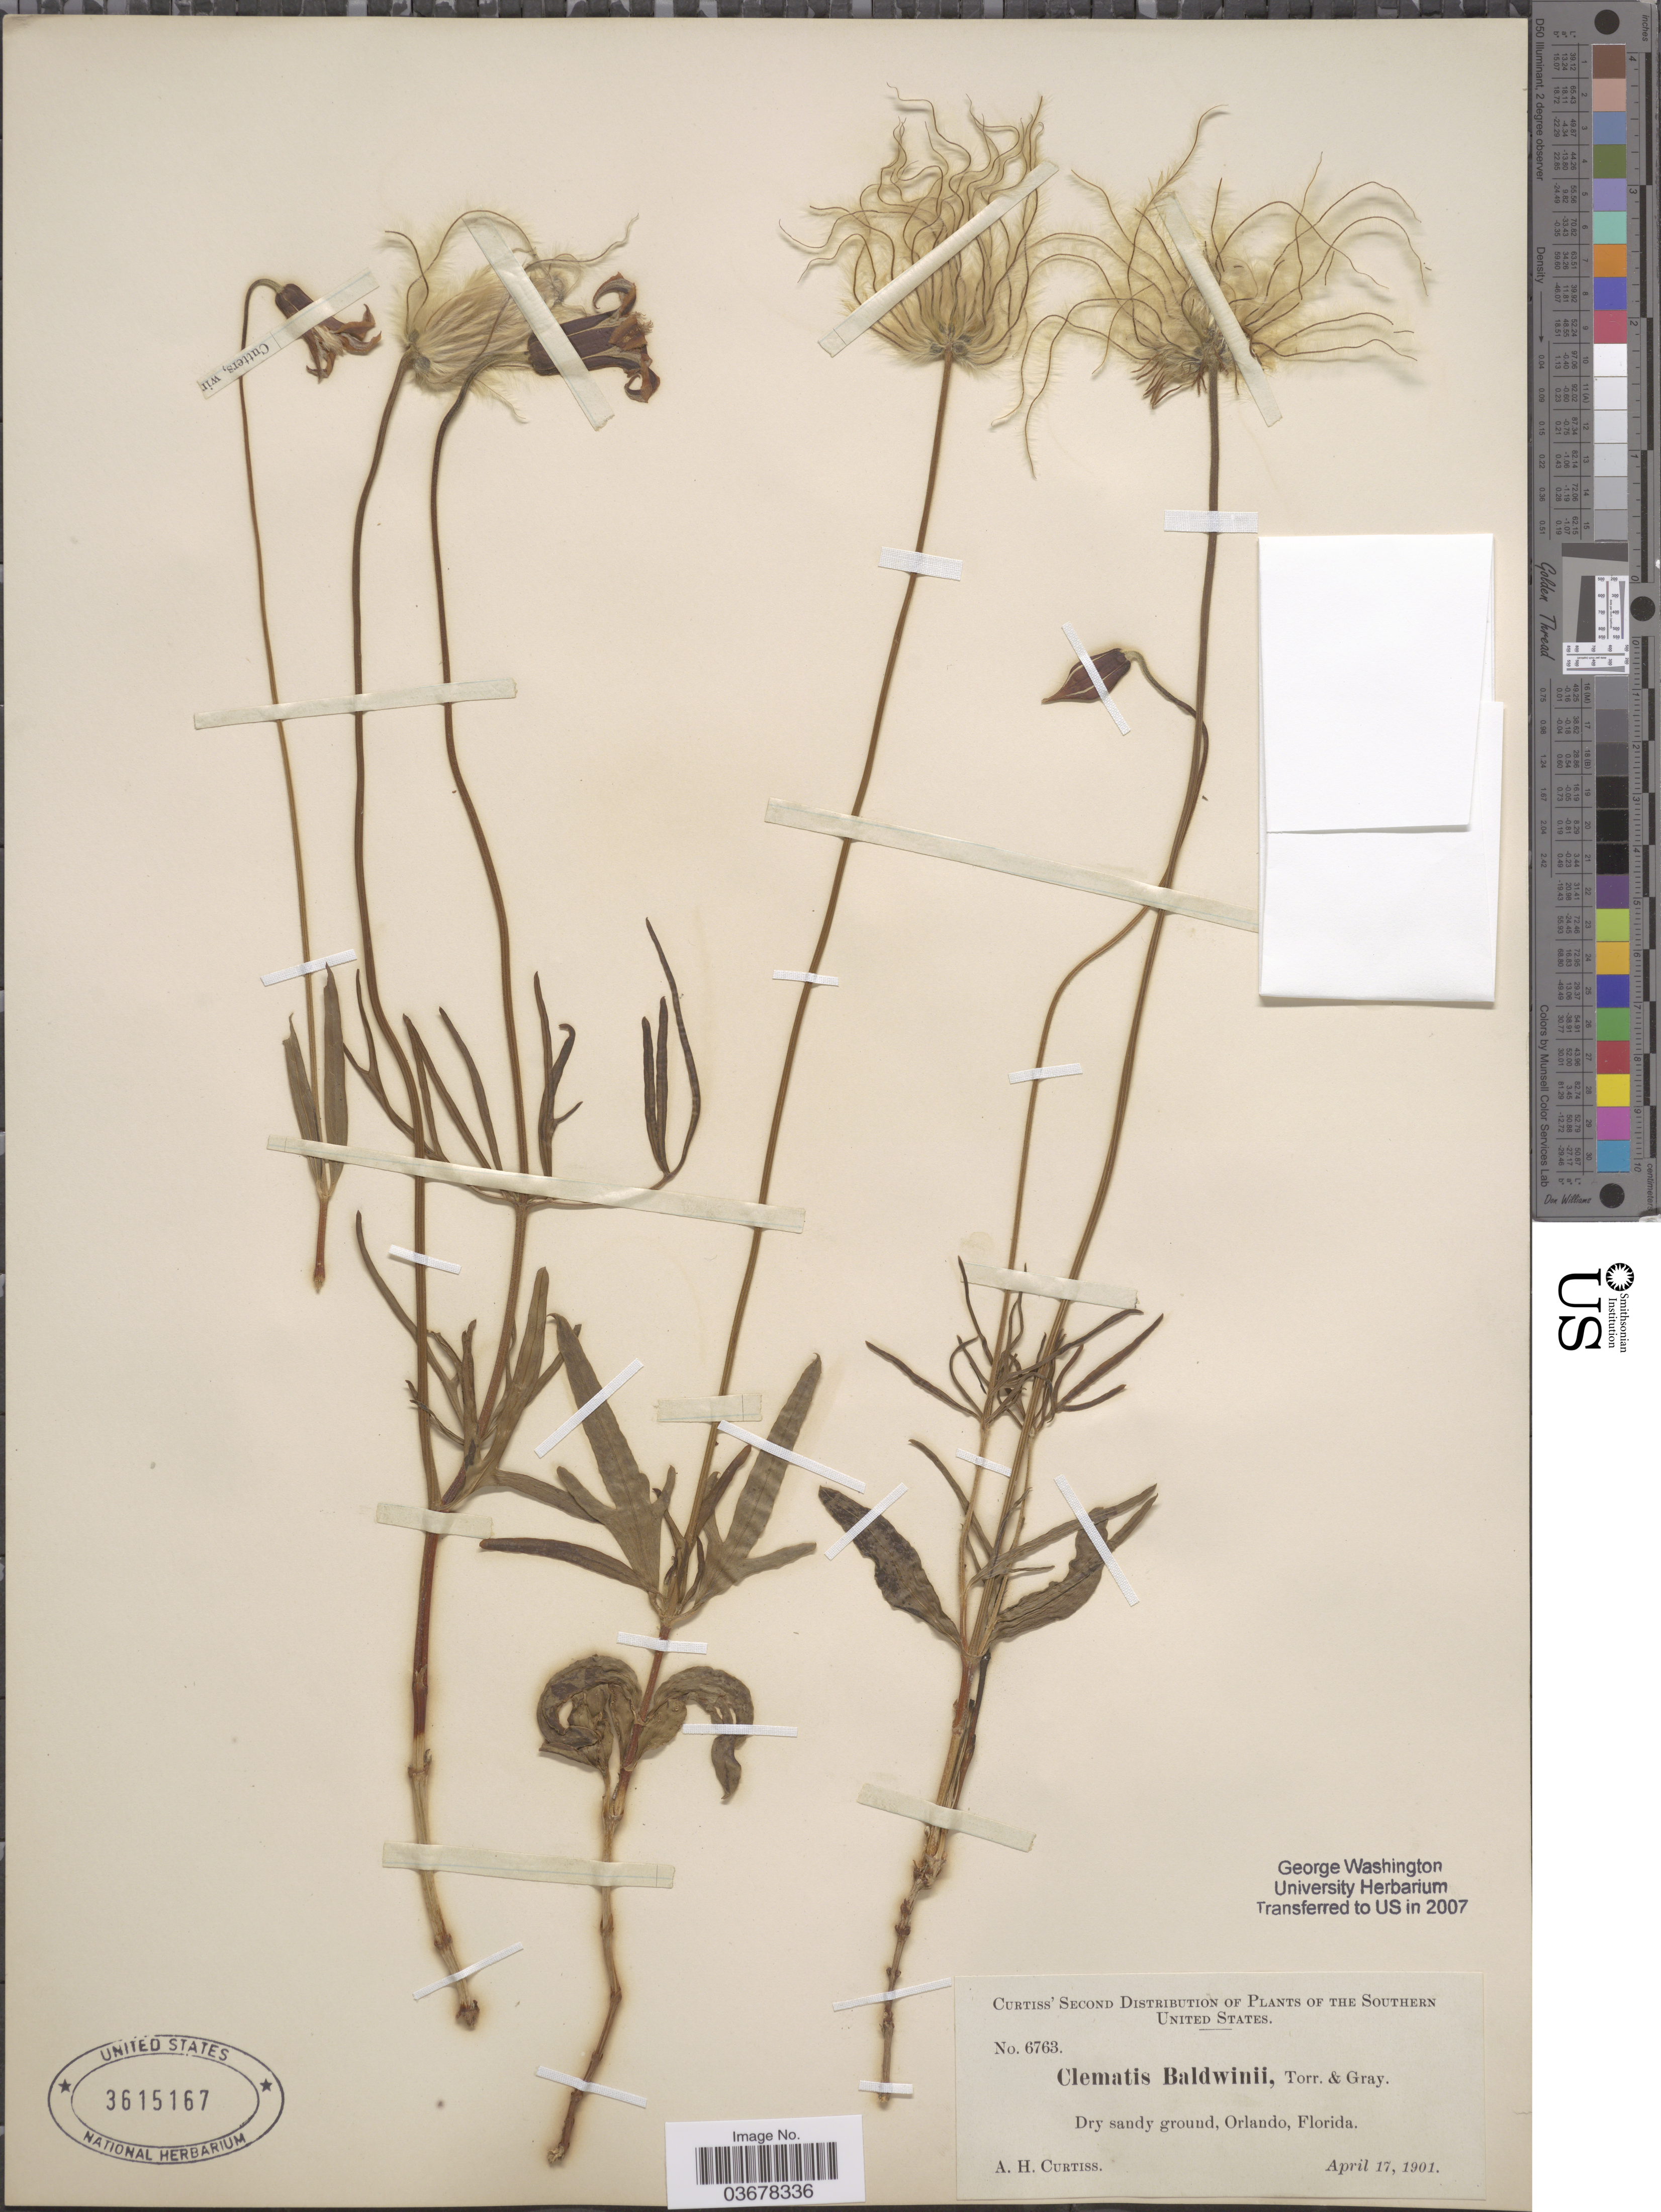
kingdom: Plantae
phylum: Tracheophyta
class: Magnoliopsida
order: Ranunculales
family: Ranunculaceae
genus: Clematis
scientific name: Clematis viorna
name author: L.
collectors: A. H. Curtiss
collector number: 6763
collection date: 1901-04-17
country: United States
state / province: Florida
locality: Southern United States. Orlando.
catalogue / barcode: US 3615167